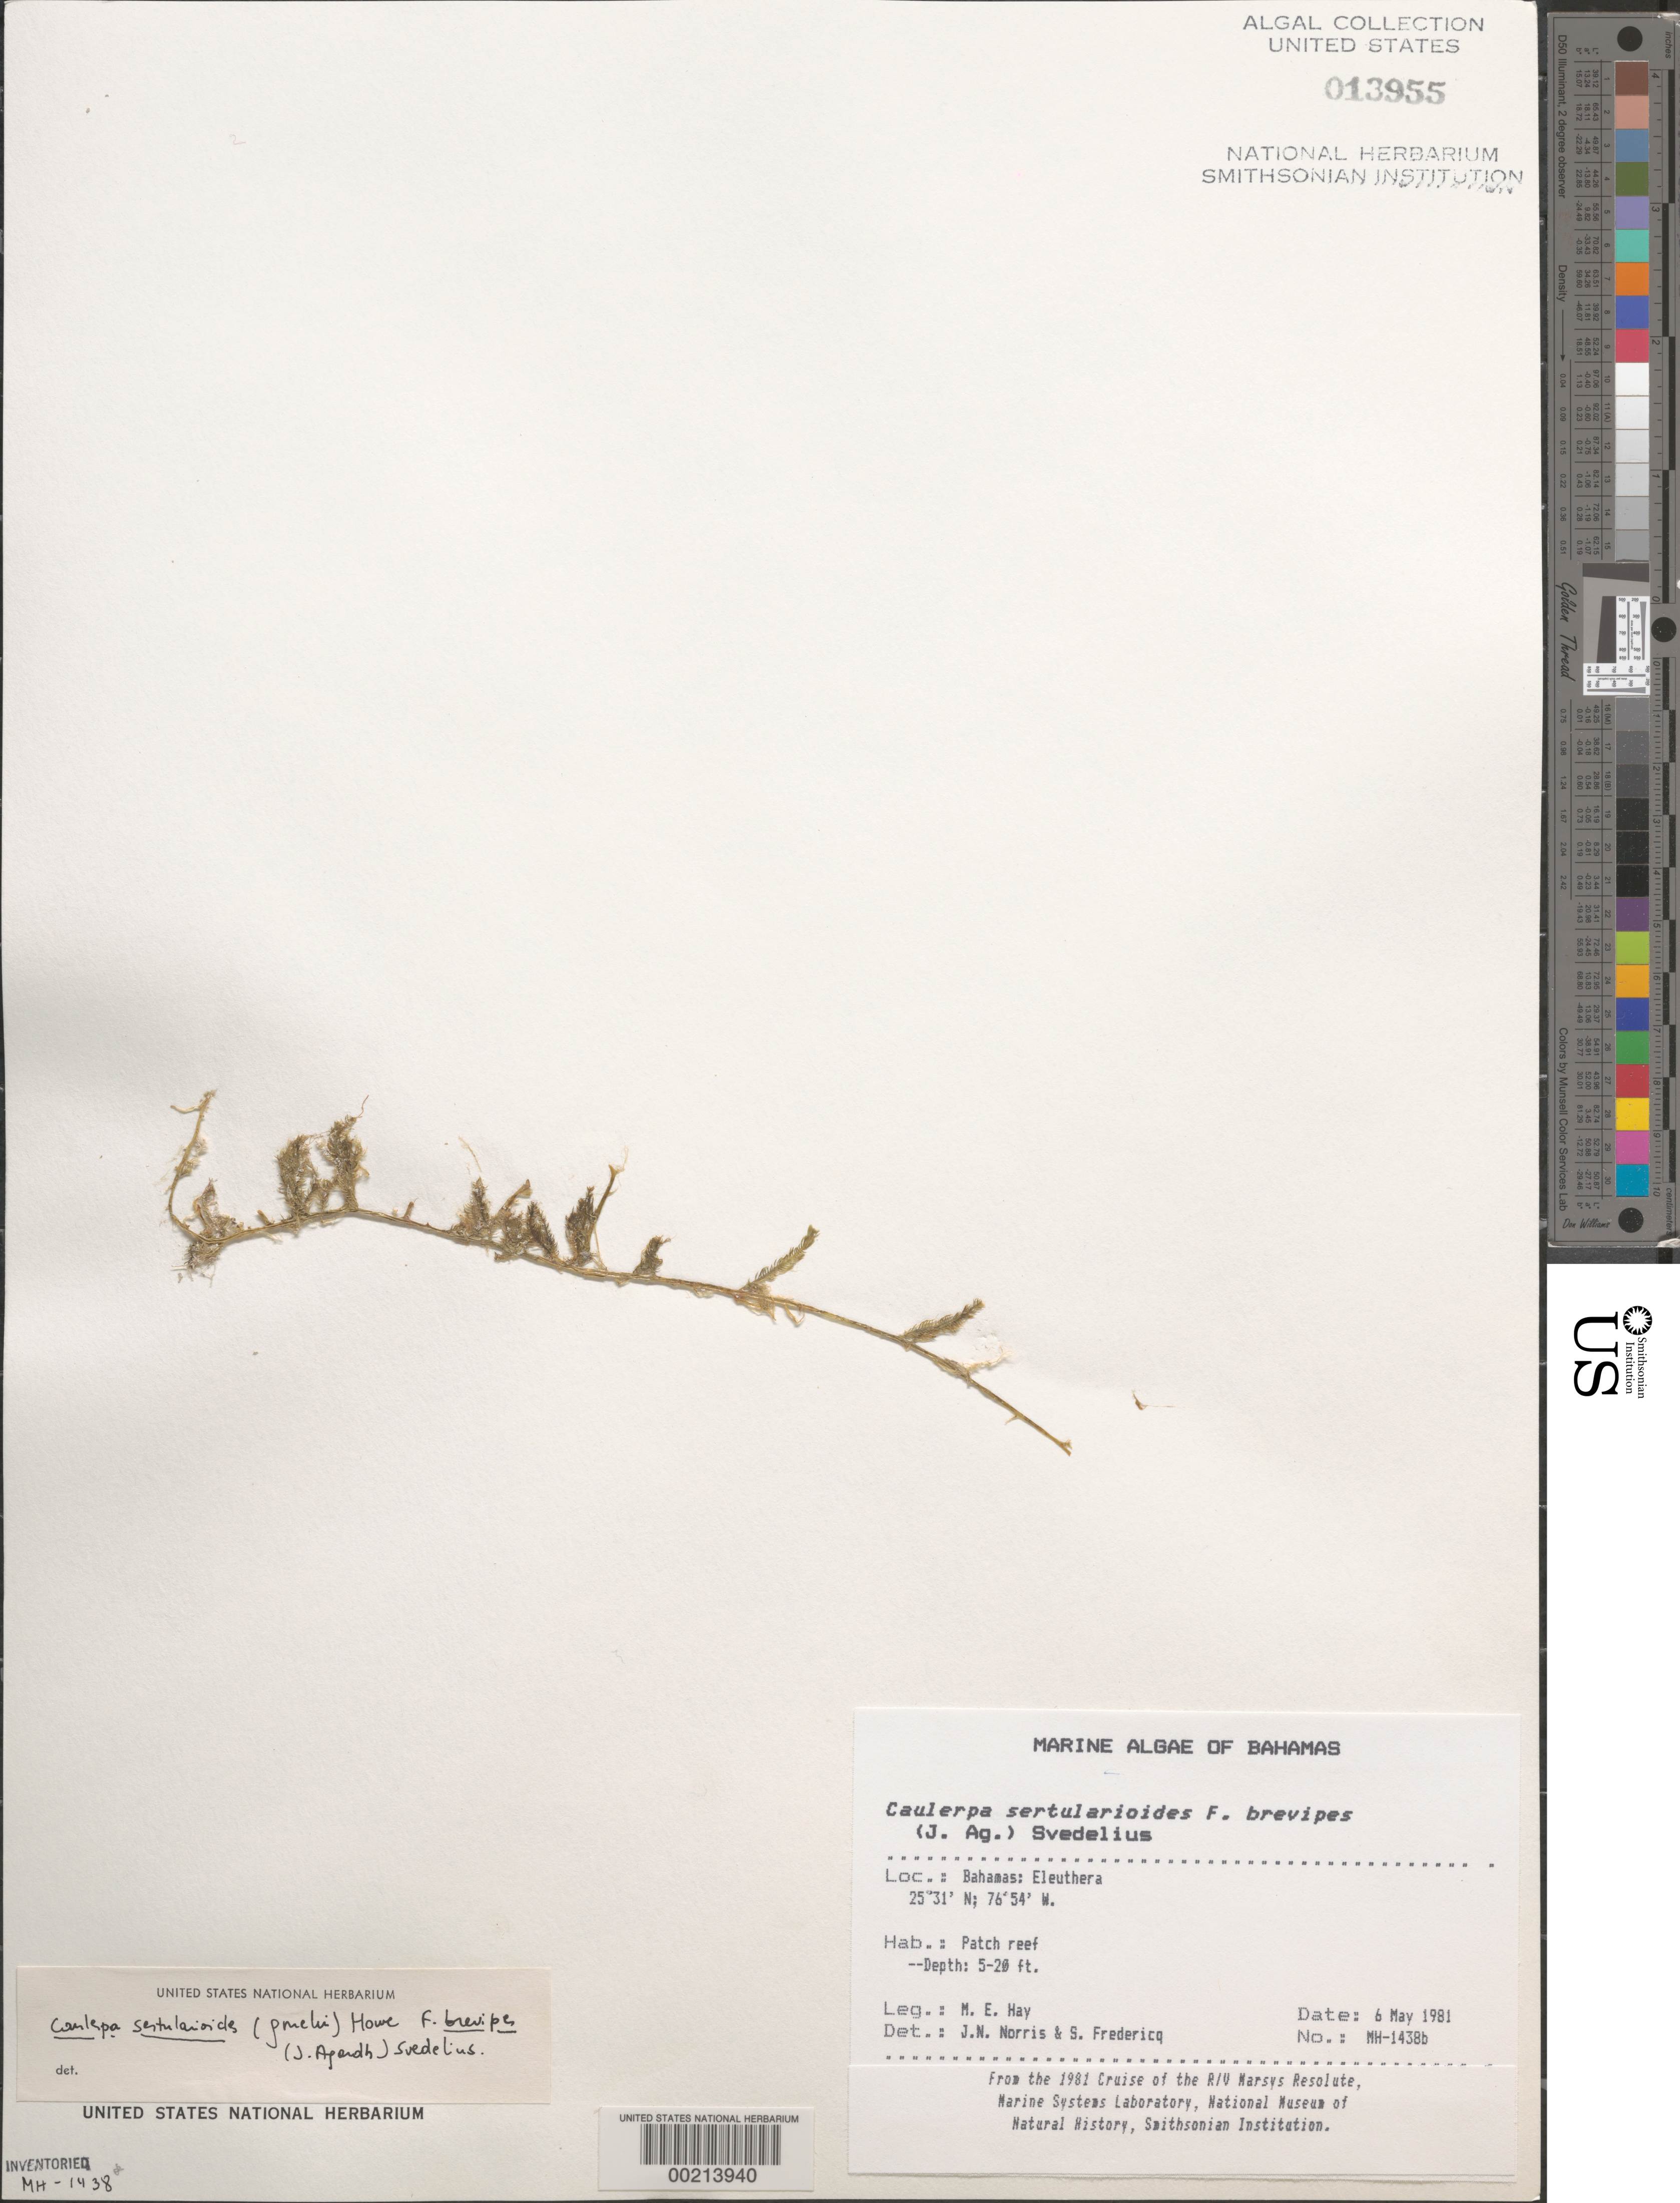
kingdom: Plantae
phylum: Chlorophyta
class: Ulvophyceae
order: Bryopsidales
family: Caulerpaceae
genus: Caulerpa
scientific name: Caulerpa sertularioides f. brevipes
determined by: Norris, J. N.; Fredericq, S.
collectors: M. E. Hay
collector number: MEH-1438b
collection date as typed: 06 May 1981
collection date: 1981-05-06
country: Bahamas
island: Eleuthera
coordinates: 23 31' N, 76 54' W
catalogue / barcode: US 13955